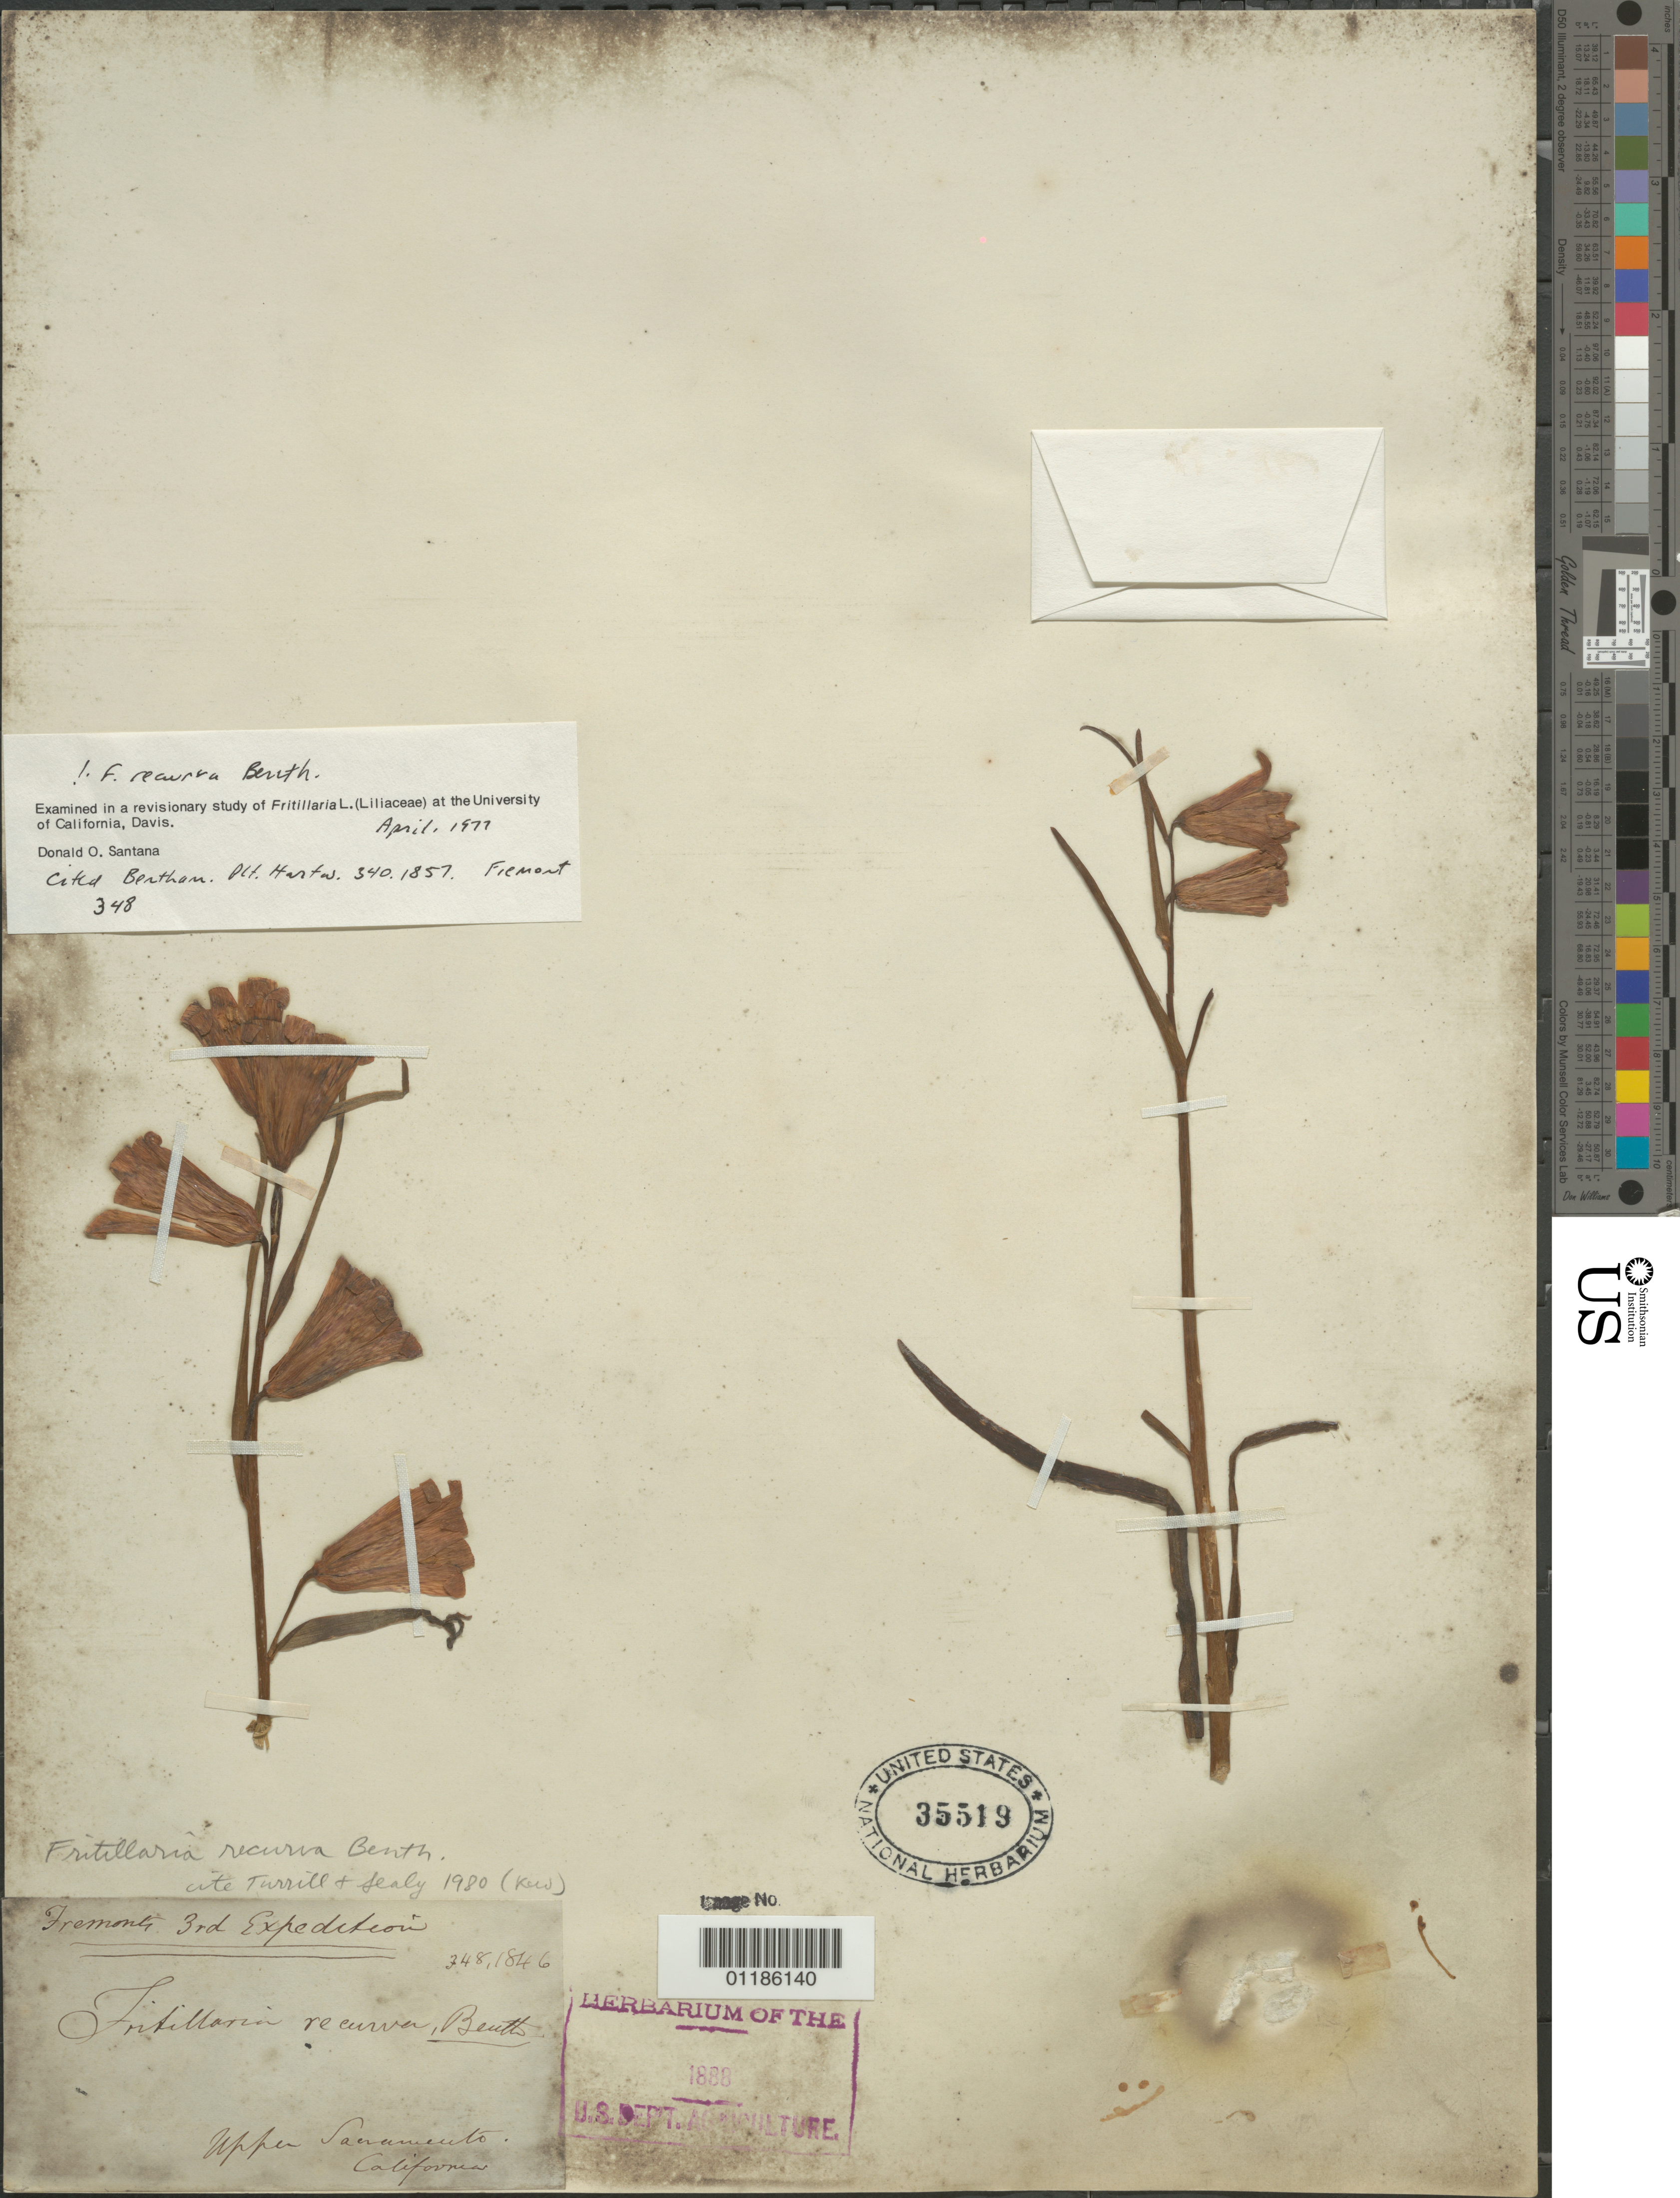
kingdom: Plantae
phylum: Tracheophyta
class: Liliopsida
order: Liliales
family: Liliaceae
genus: Fritillaria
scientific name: Fritillaria recurva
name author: Benth.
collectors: J. C. Frémont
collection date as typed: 1846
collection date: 1846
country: United States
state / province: California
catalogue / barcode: US 35519